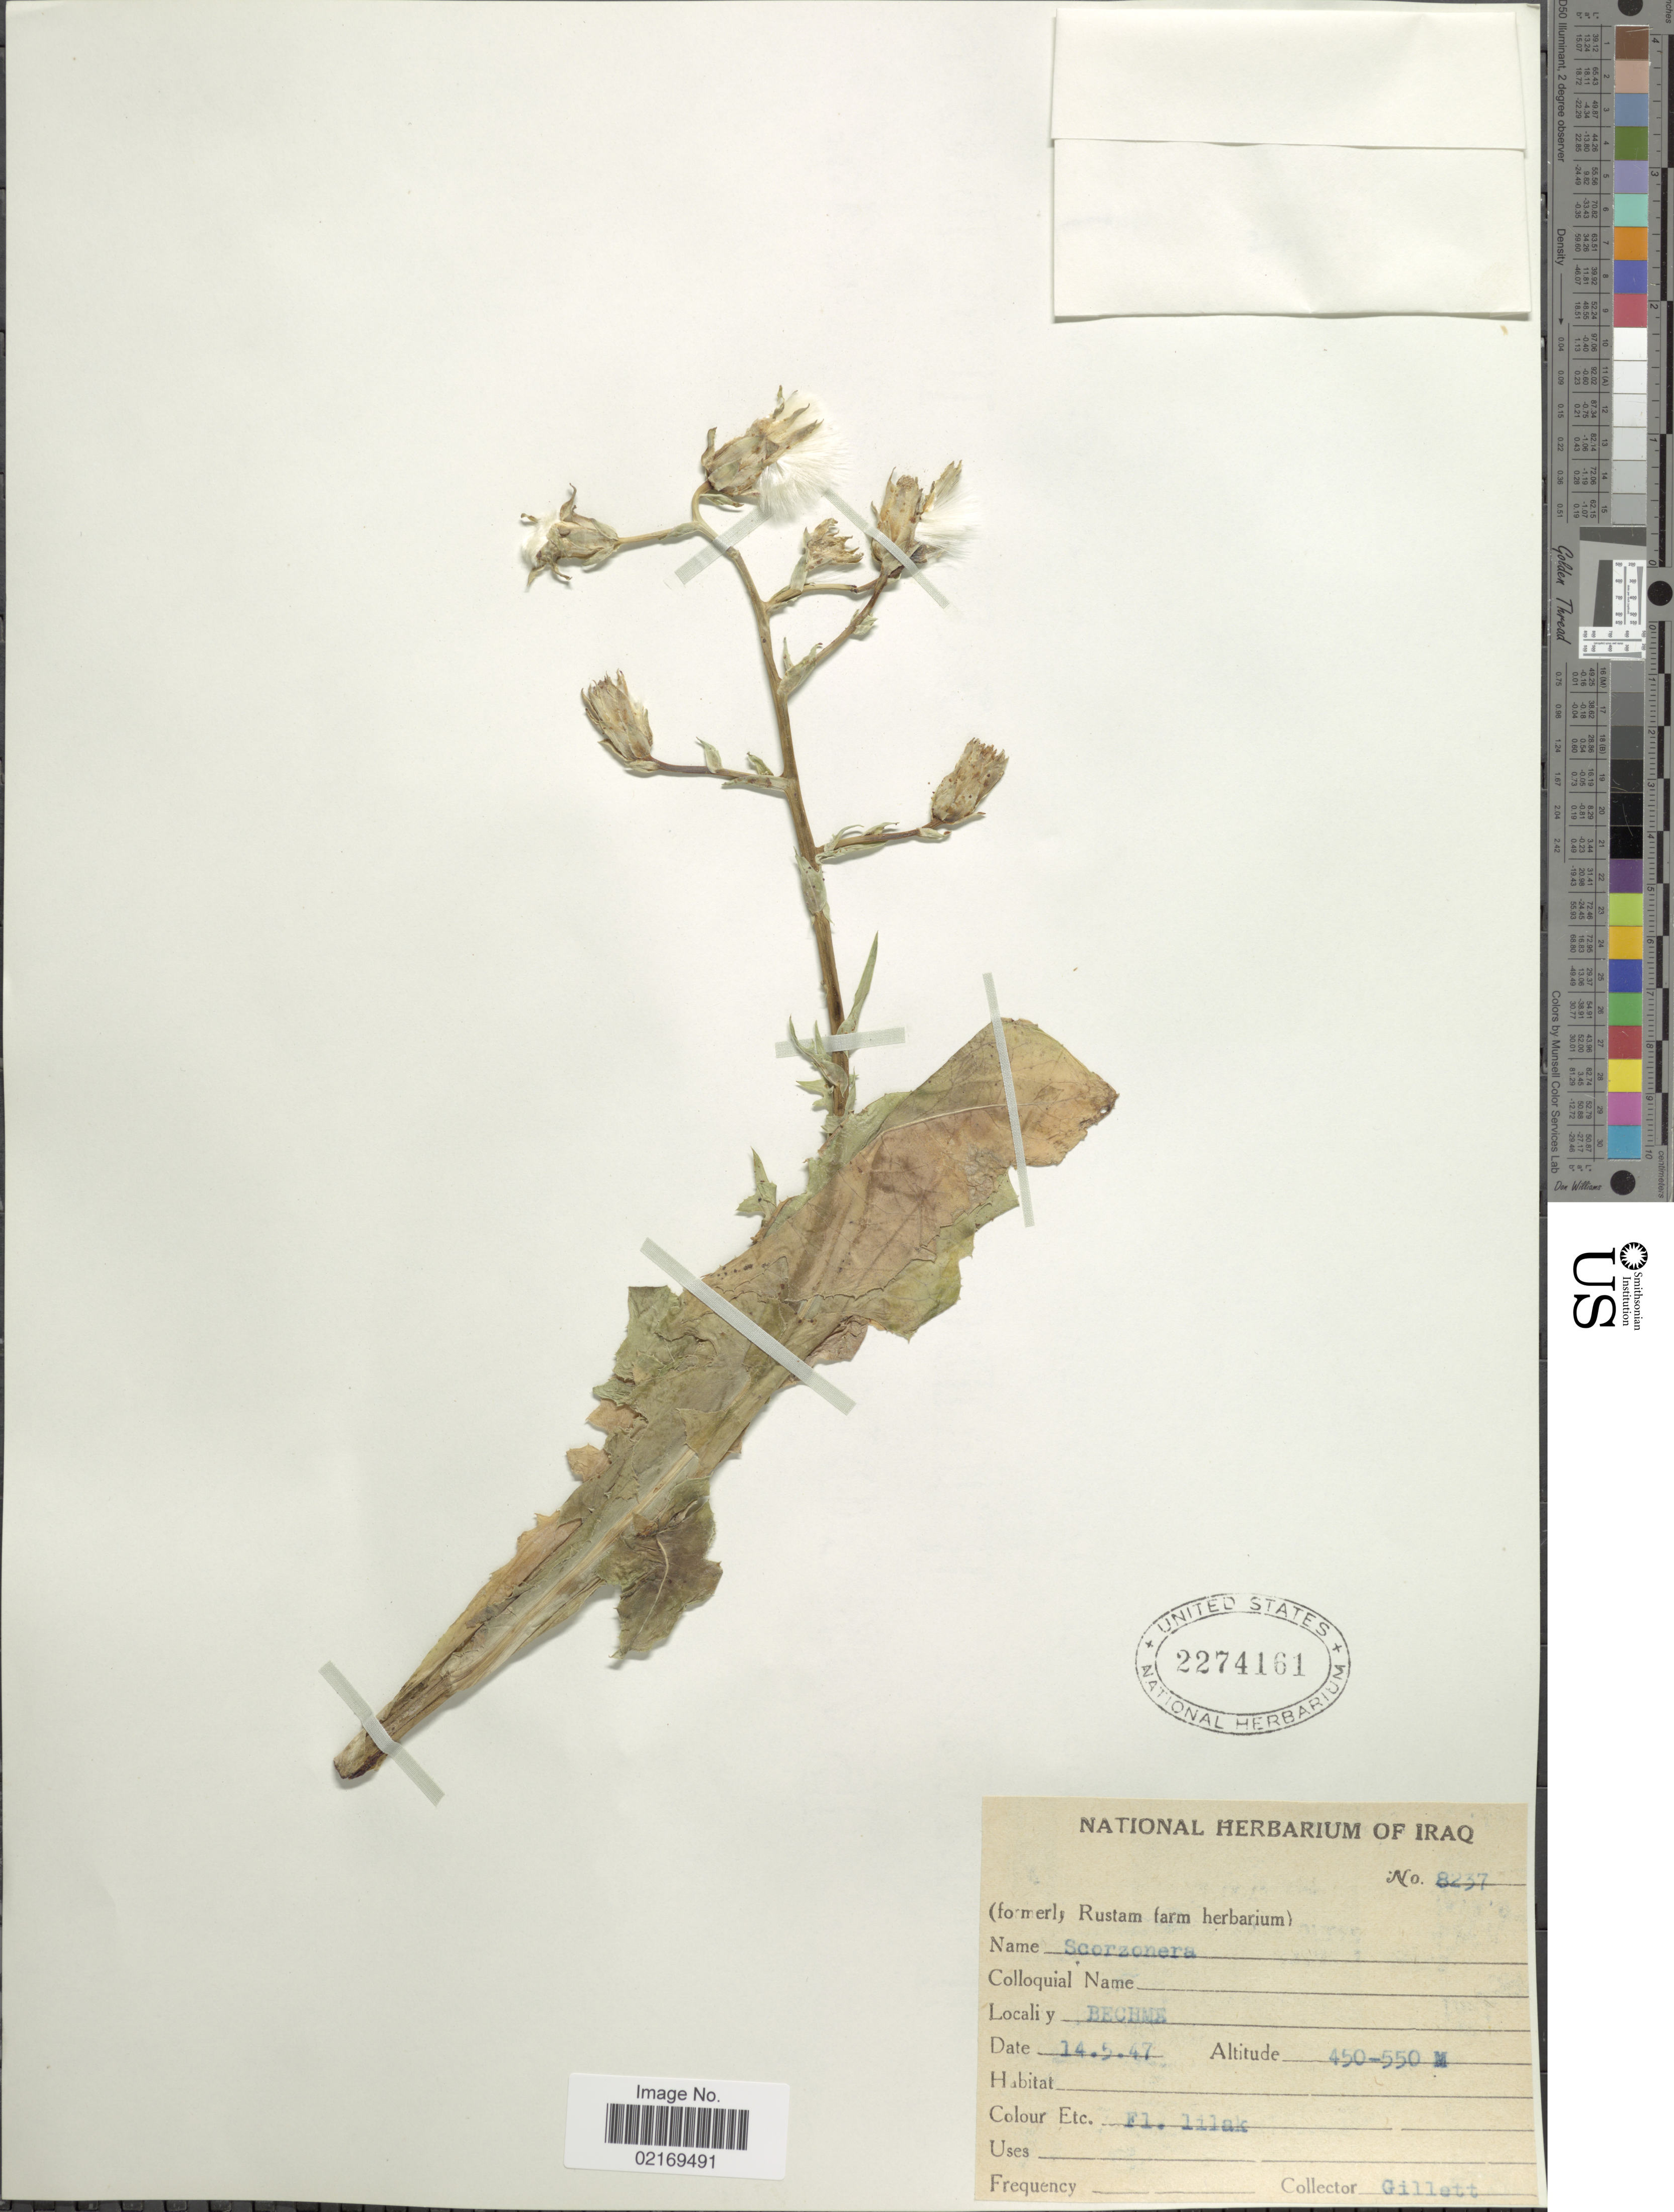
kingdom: Plantae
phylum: Tracheophyta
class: Magnoliopsida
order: Asterales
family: Asteraceae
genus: Scorzonera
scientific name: Scorzonera sp.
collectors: Gillett, --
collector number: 8237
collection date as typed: Transcribed d/m/y: 14/5/47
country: Iraq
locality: Bechme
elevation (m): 450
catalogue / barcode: US 2274161